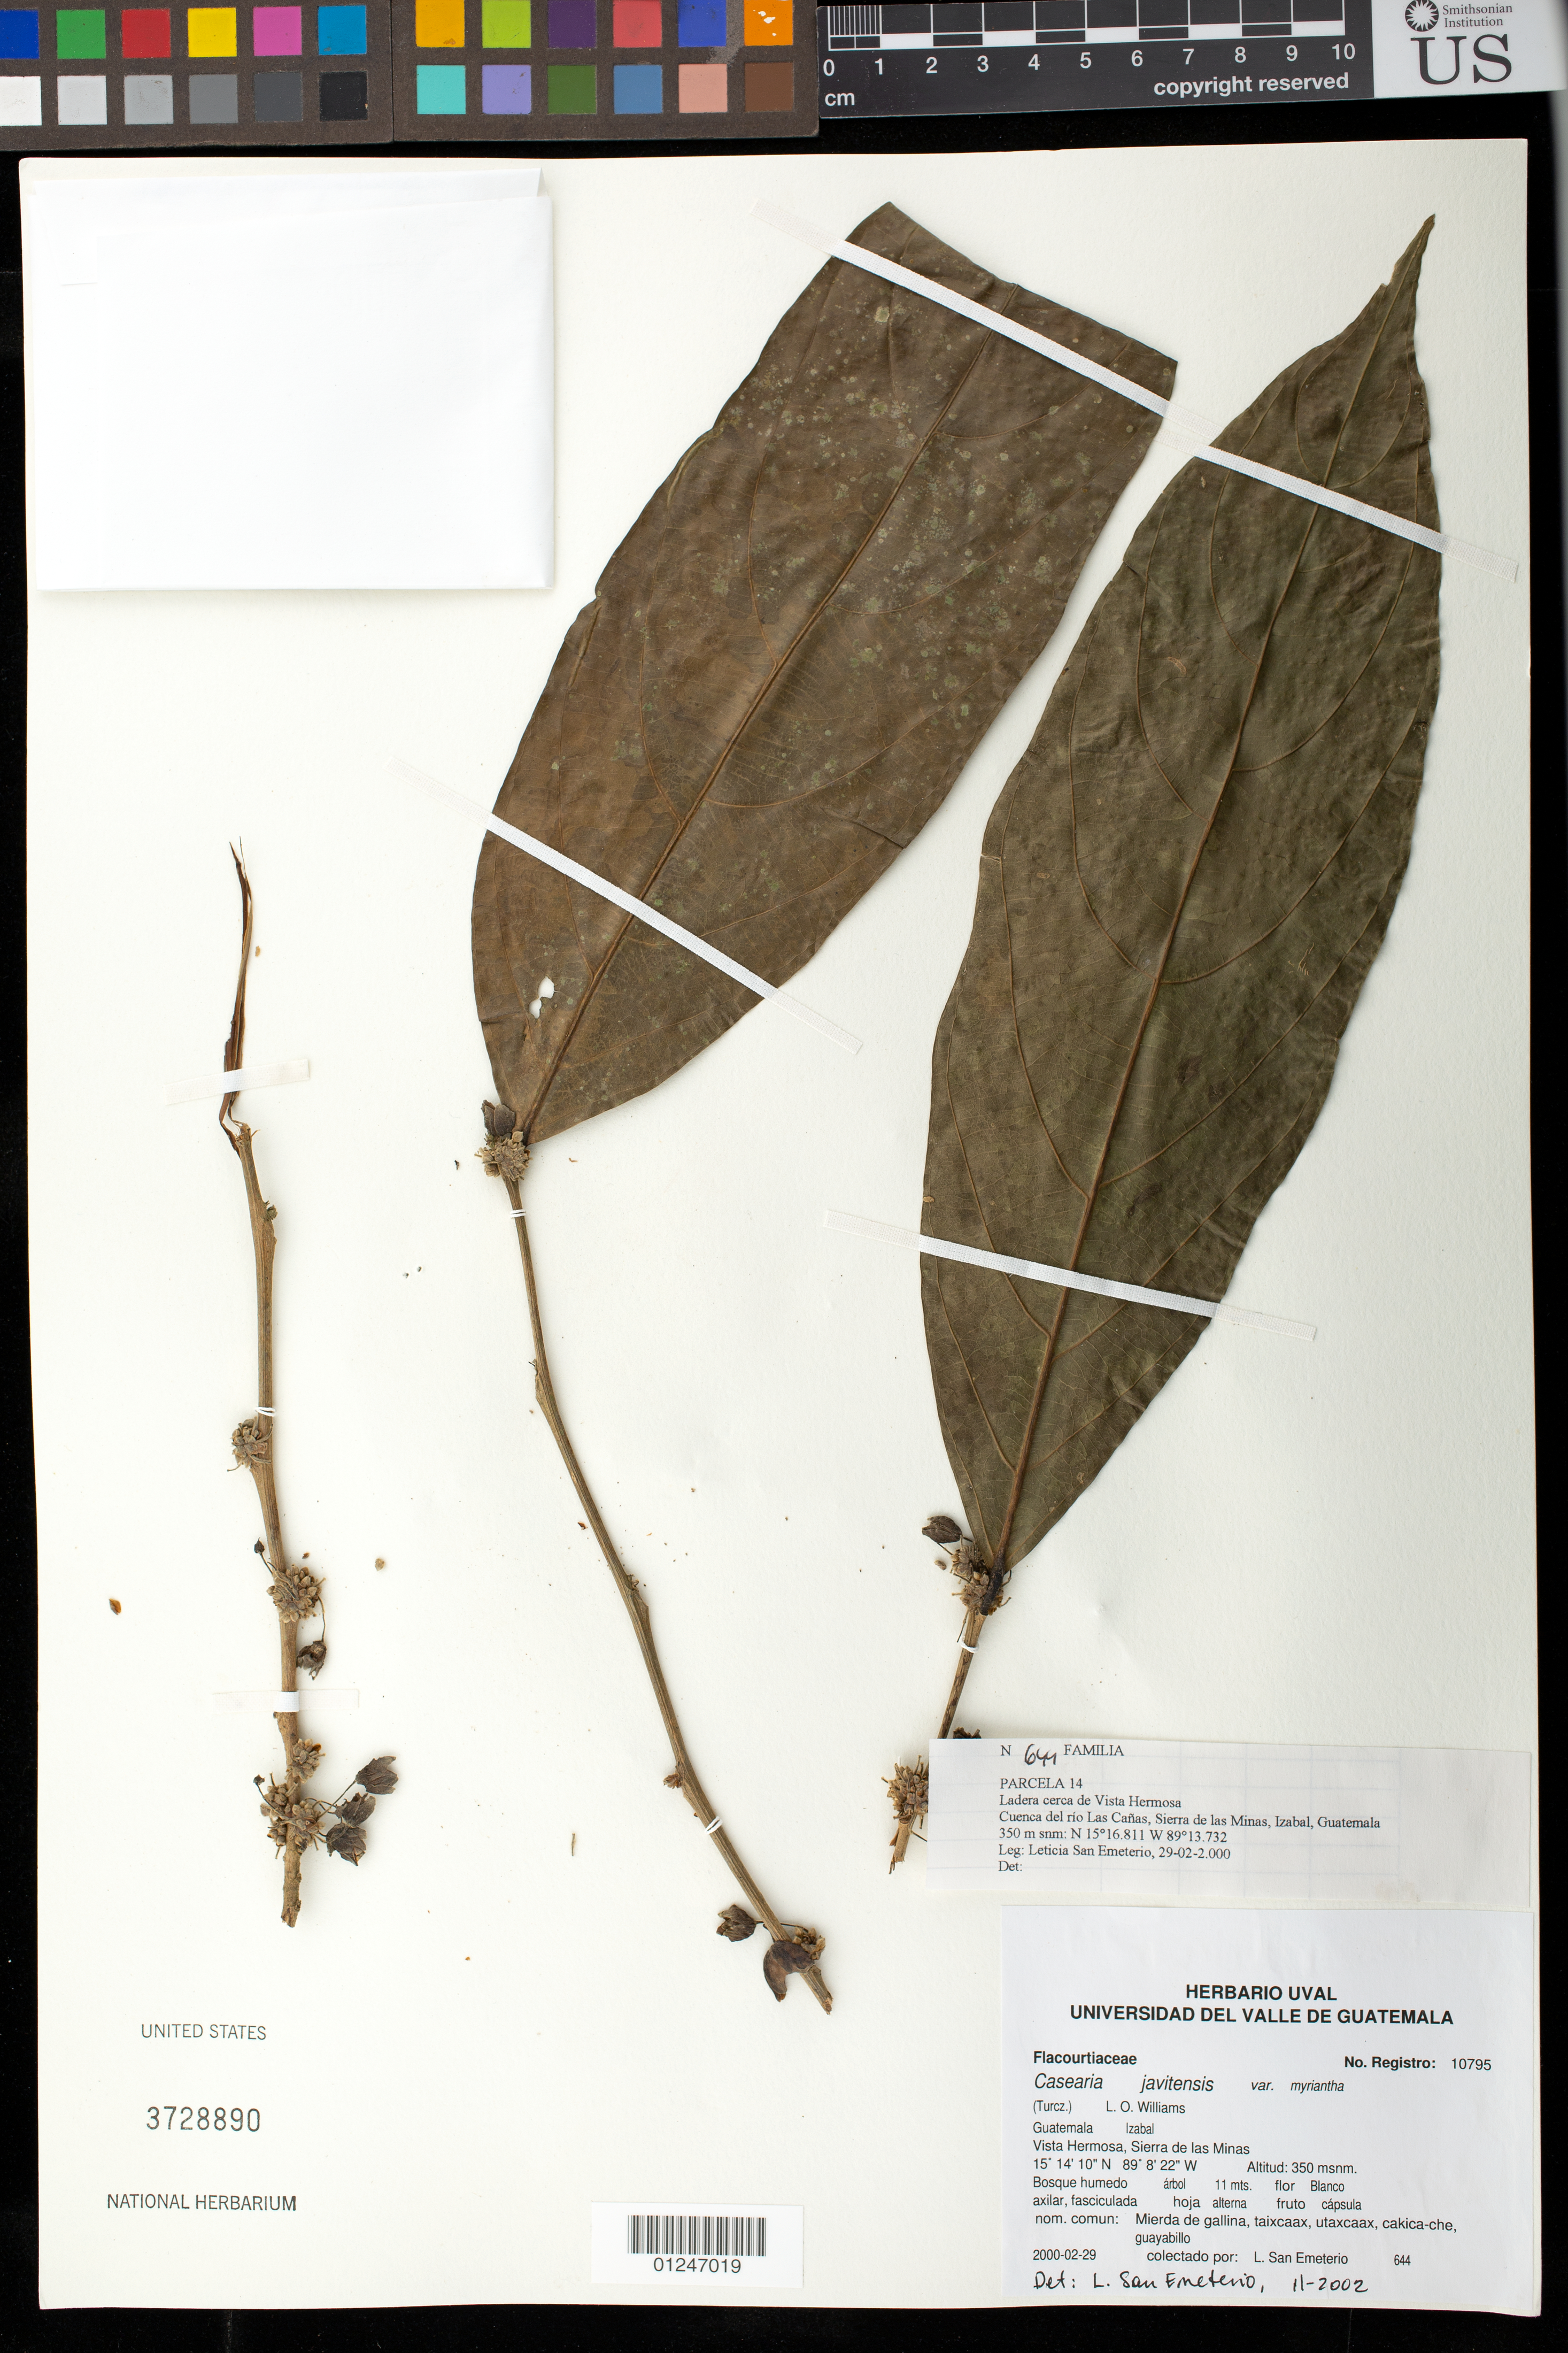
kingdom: Plantae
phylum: Tracheophyta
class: Magnoliopsida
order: Malpighiales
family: Salicaceae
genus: Piparea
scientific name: Piparea dentata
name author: Aubl.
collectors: L. San Emeterio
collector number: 644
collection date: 2000-02-29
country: Guatemala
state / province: Izabal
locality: Vista Hermosa, Sierra de las Minas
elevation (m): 350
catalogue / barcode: US 3728890